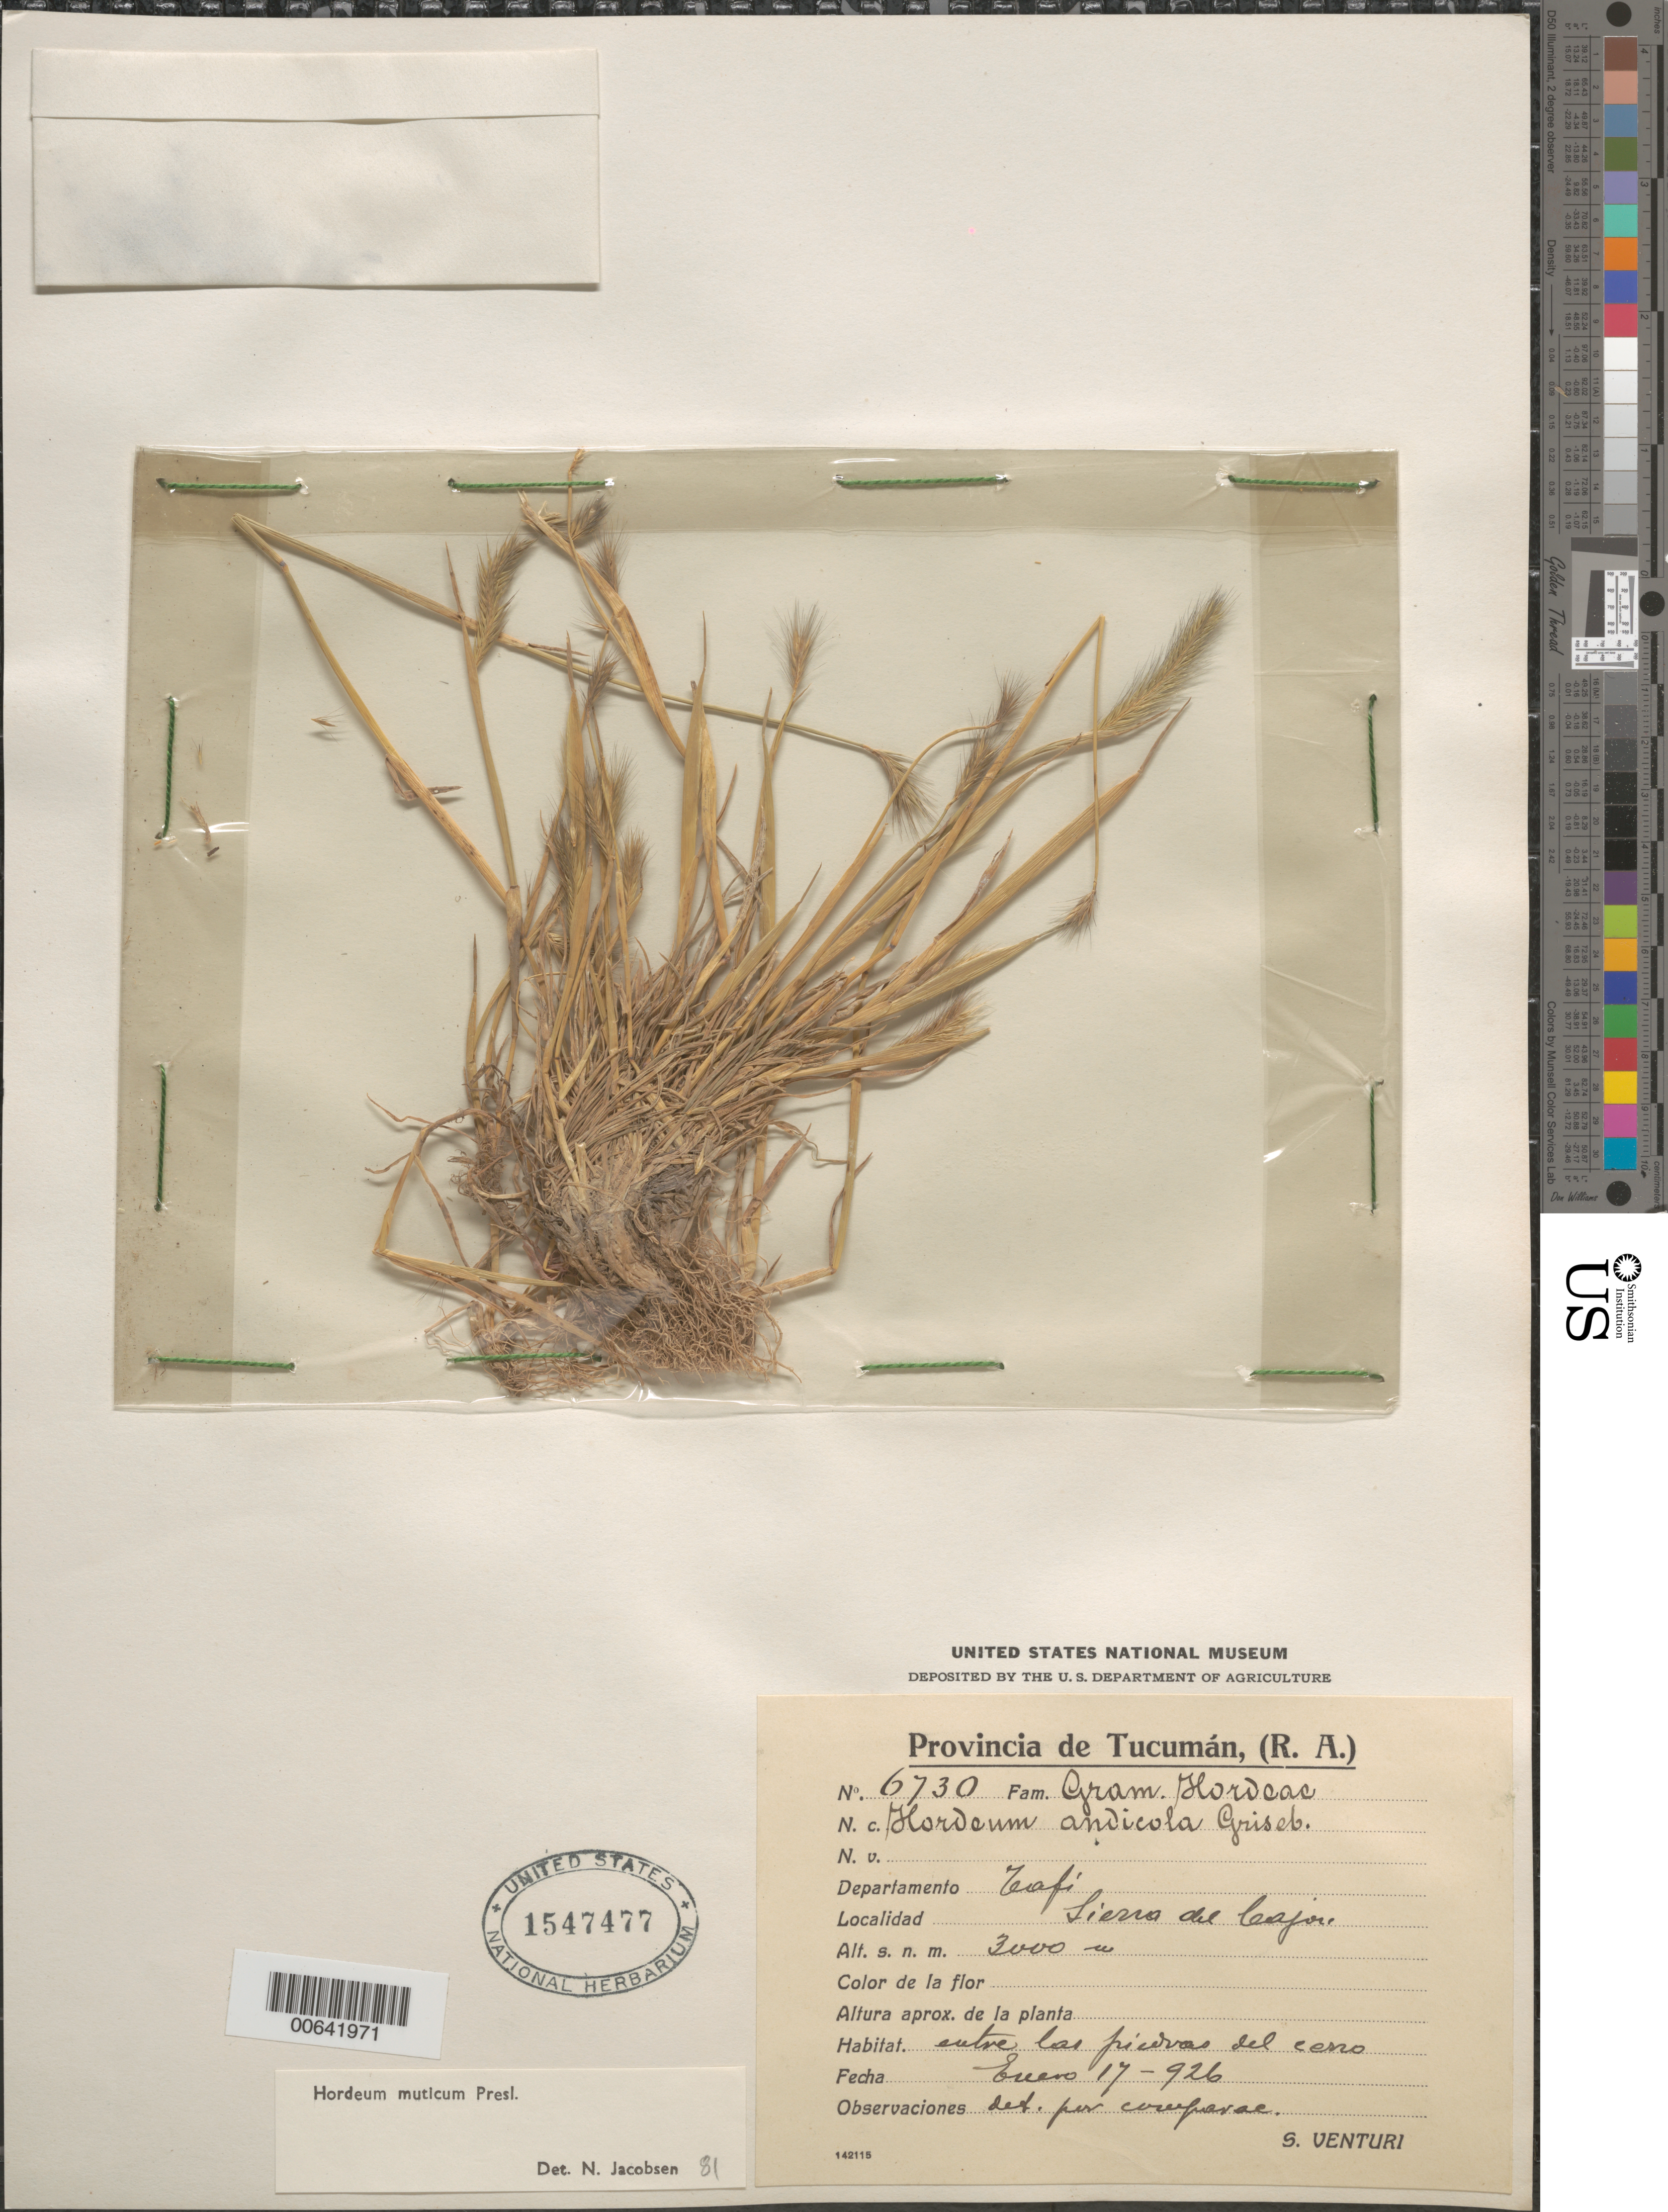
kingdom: Plantae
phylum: Tracheophyta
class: Liliopsida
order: Poales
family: Poaceae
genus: Hordeum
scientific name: Hordeum muticum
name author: J. Presl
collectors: S. Venturi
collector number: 6730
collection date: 1926-01-17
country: Argentina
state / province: Tucuman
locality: Departamento Tafí. Sierra del Cajon.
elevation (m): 3000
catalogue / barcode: US 1547477